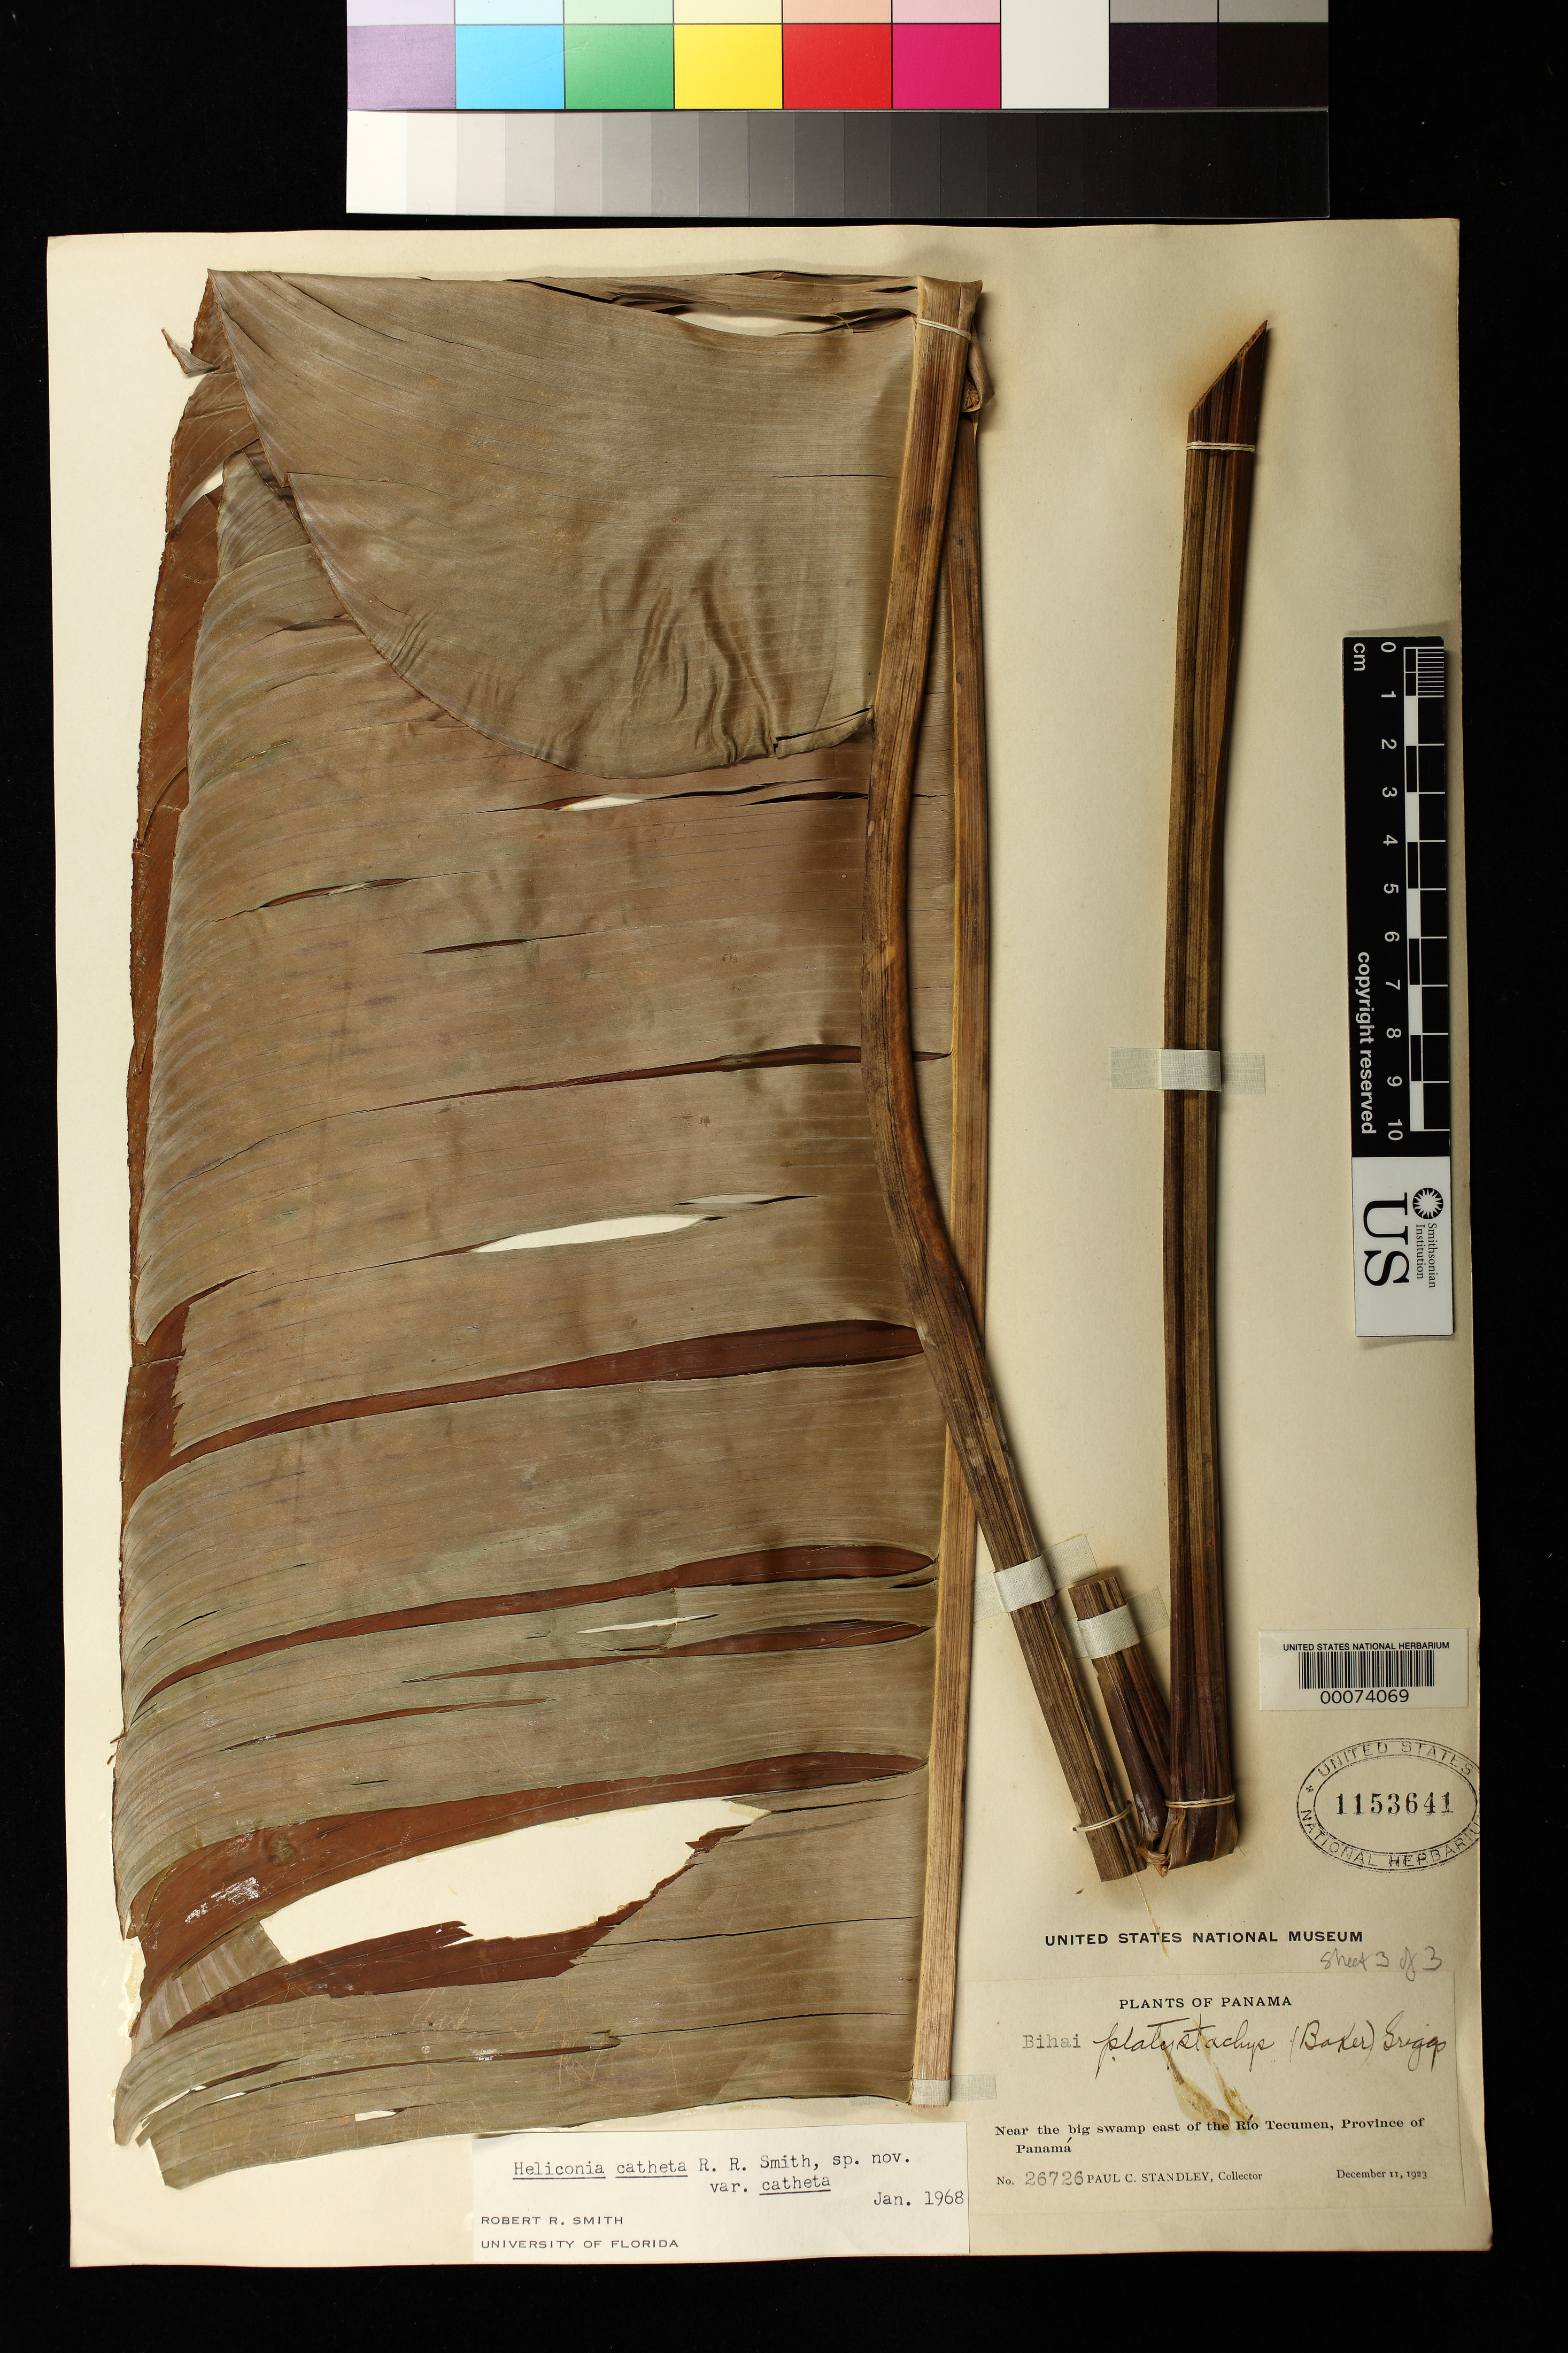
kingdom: Plantae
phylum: Tracheophyta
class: Liliopsida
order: Zingiberales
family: Heliconiaceae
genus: Heliconia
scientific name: Heliconia platystachys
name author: Baker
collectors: P. C. Standley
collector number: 26726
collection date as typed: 11 Dec 1923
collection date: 1923-12-11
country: Panama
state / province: Panamá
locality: Near the big swamp E of Rio Tecumen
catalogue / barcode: US 1153641